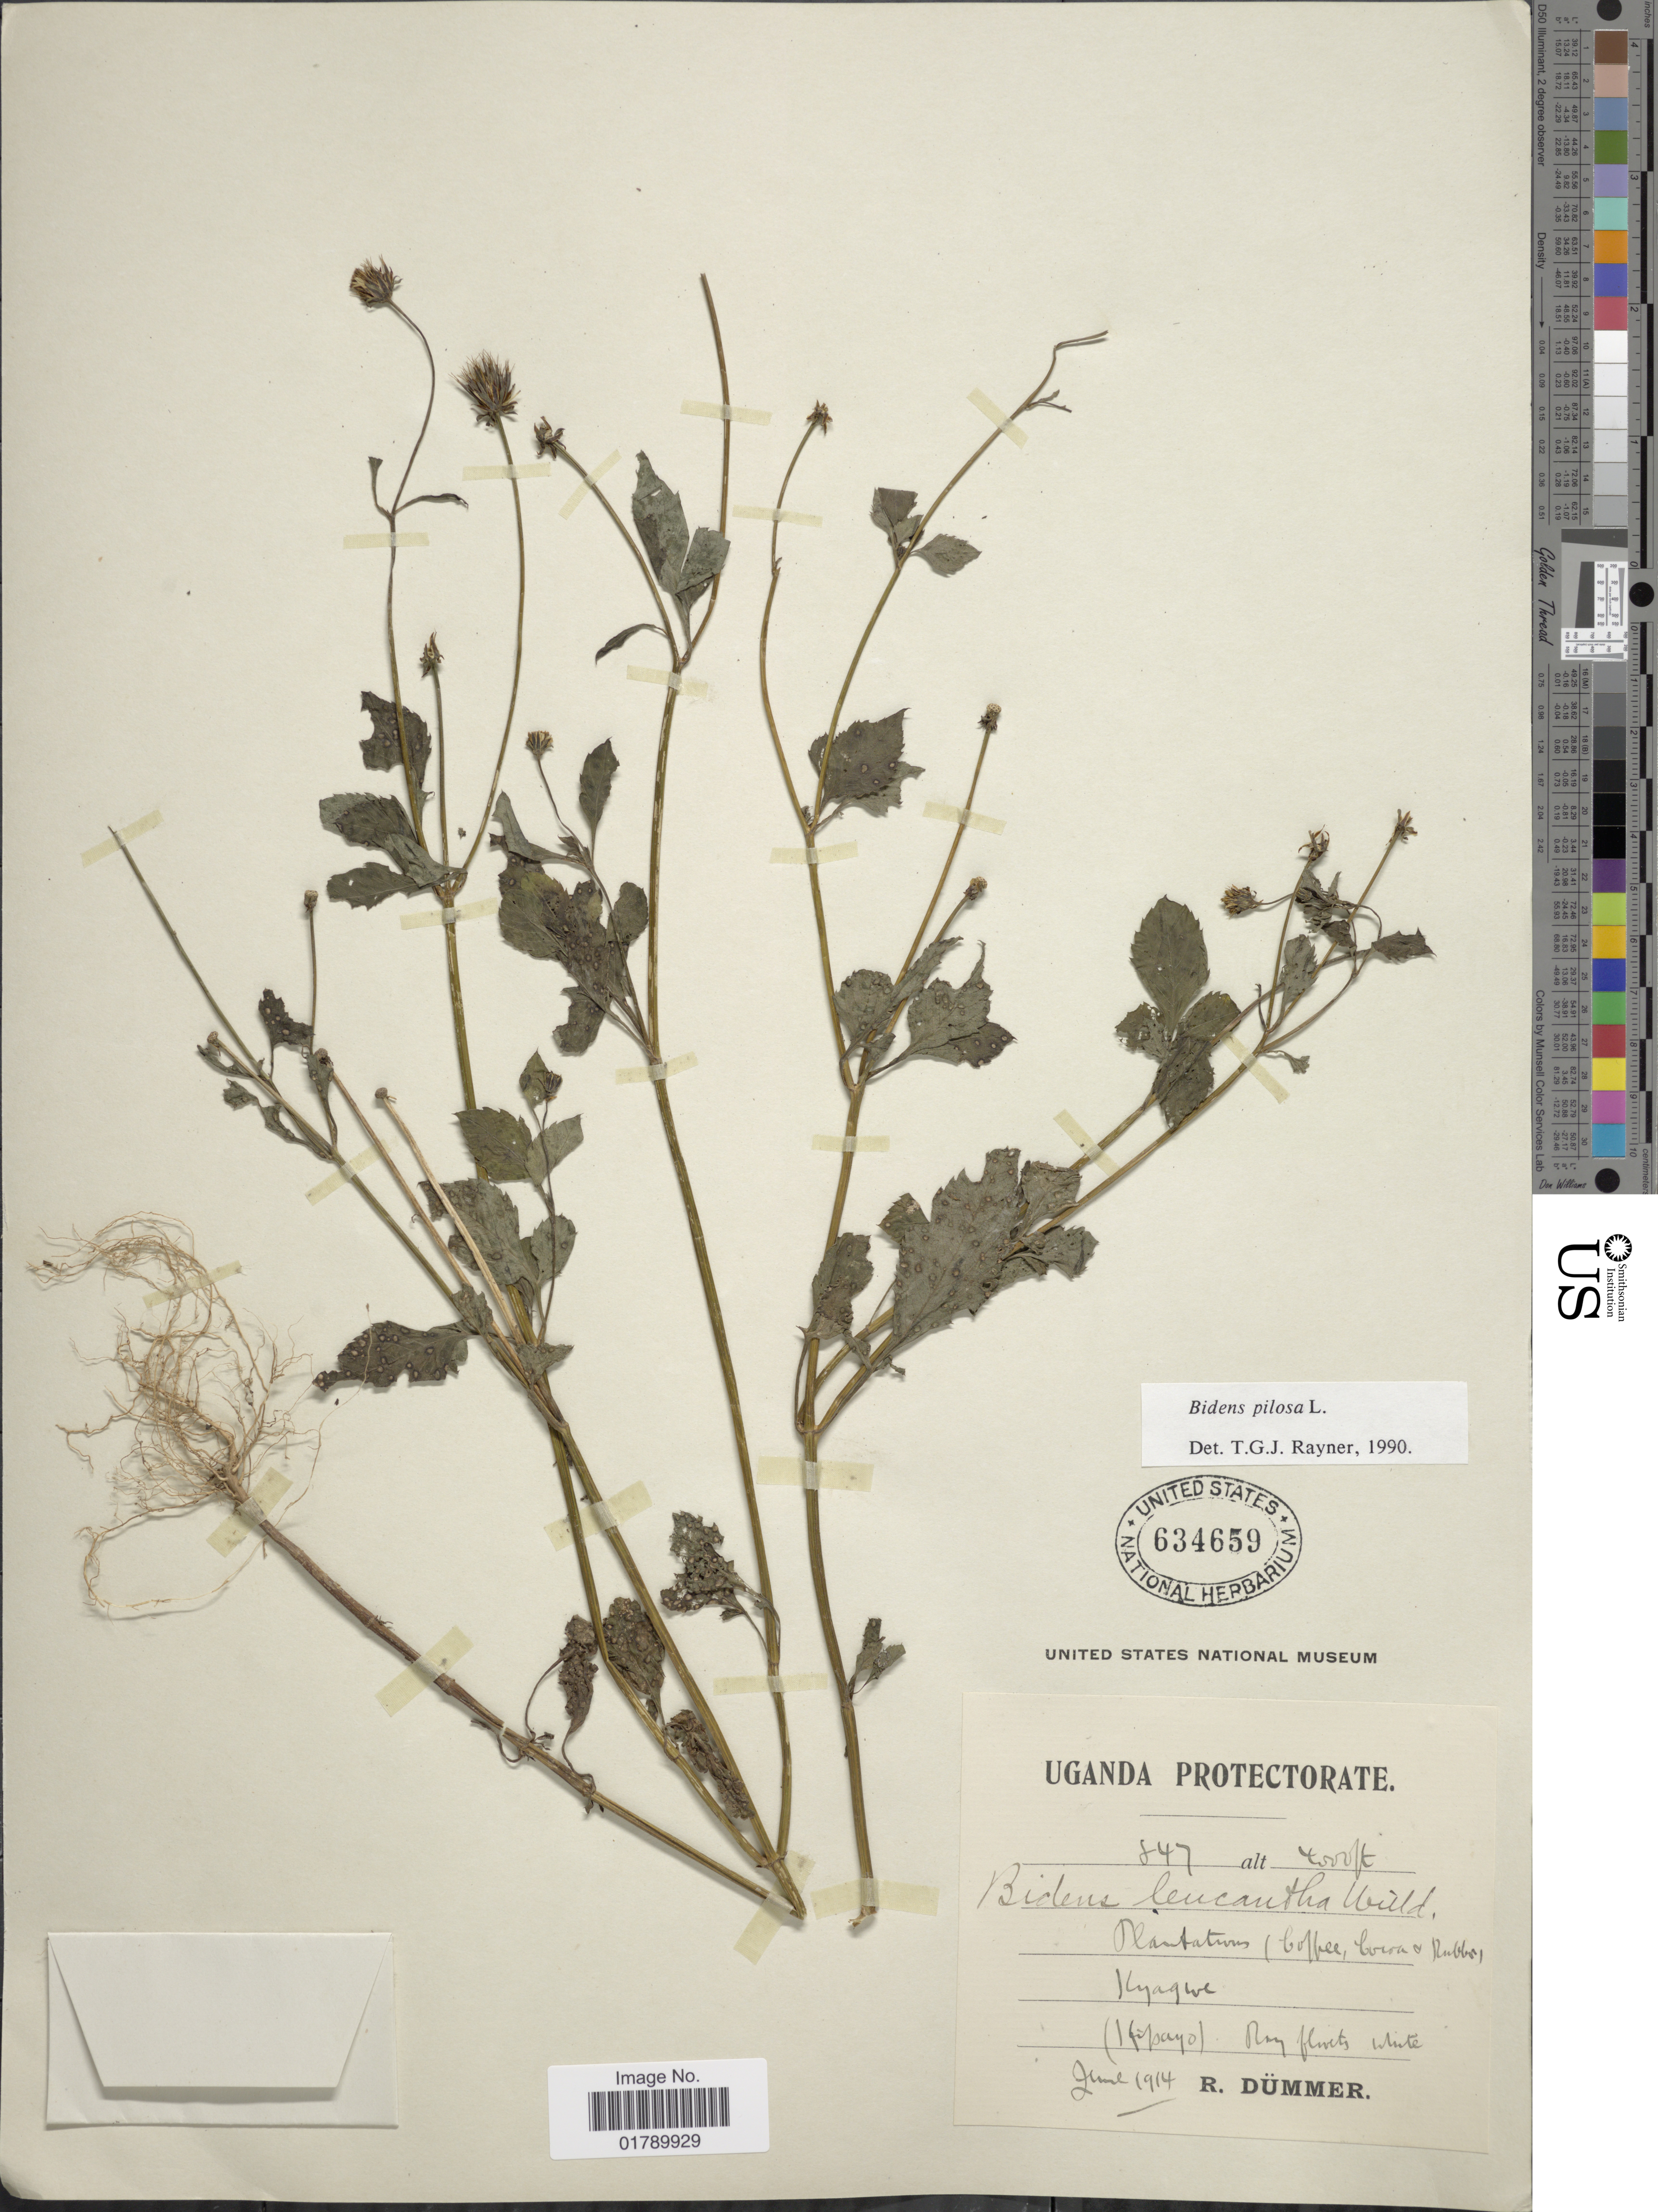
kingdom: Plantae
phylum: Tracheophyta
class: Magnoliopsida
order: Asterales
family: Asteraceae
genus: Bidens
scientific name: Bidens pilosa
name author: L.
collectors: R. A. Dümmer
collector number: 847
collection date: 1914-06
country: Uganda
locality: Kyagwe. Plantations. (Kipayo)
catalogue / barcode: US 634659